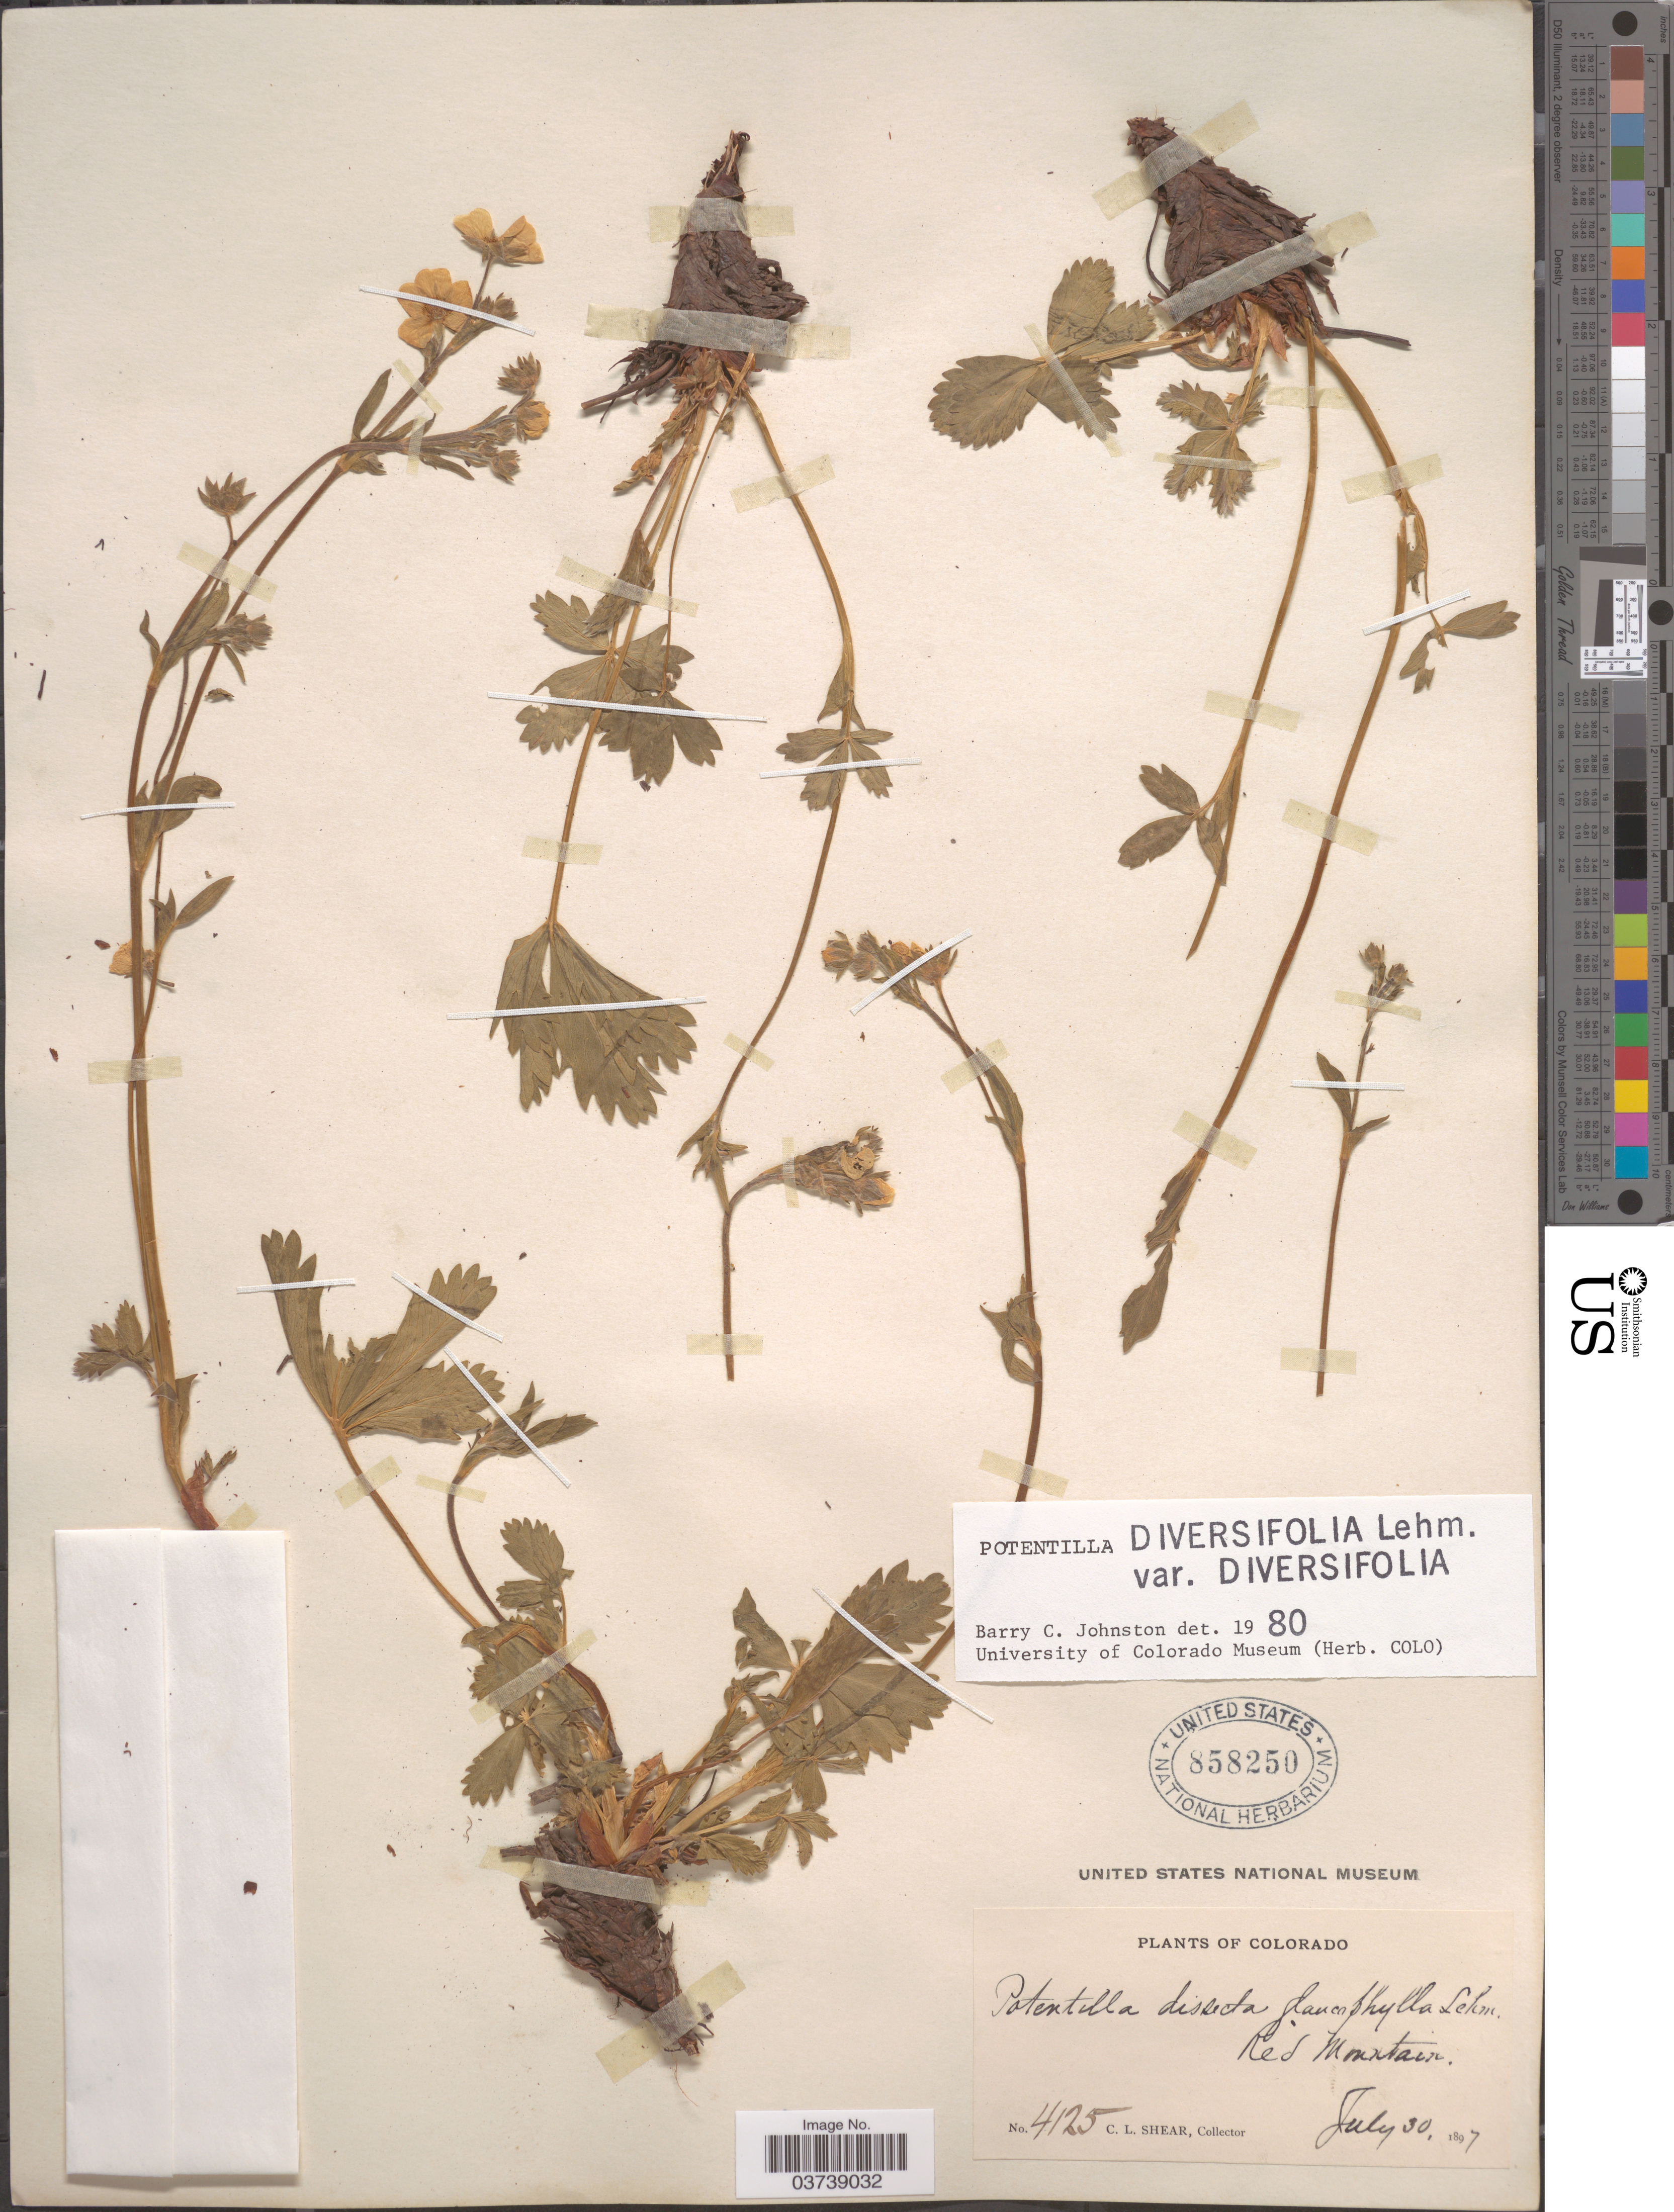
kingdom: Plantae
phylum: Tracheophyta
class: Magnoliopsida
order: Rosales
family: Rosaceae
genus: Potentilla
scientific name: Potentilla diversifolia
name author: Lehm.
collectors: C. L. Shear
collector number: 4125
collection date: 1897-07-30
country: United States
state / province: Colorado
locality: Red Mountain.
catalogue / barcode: US 858250